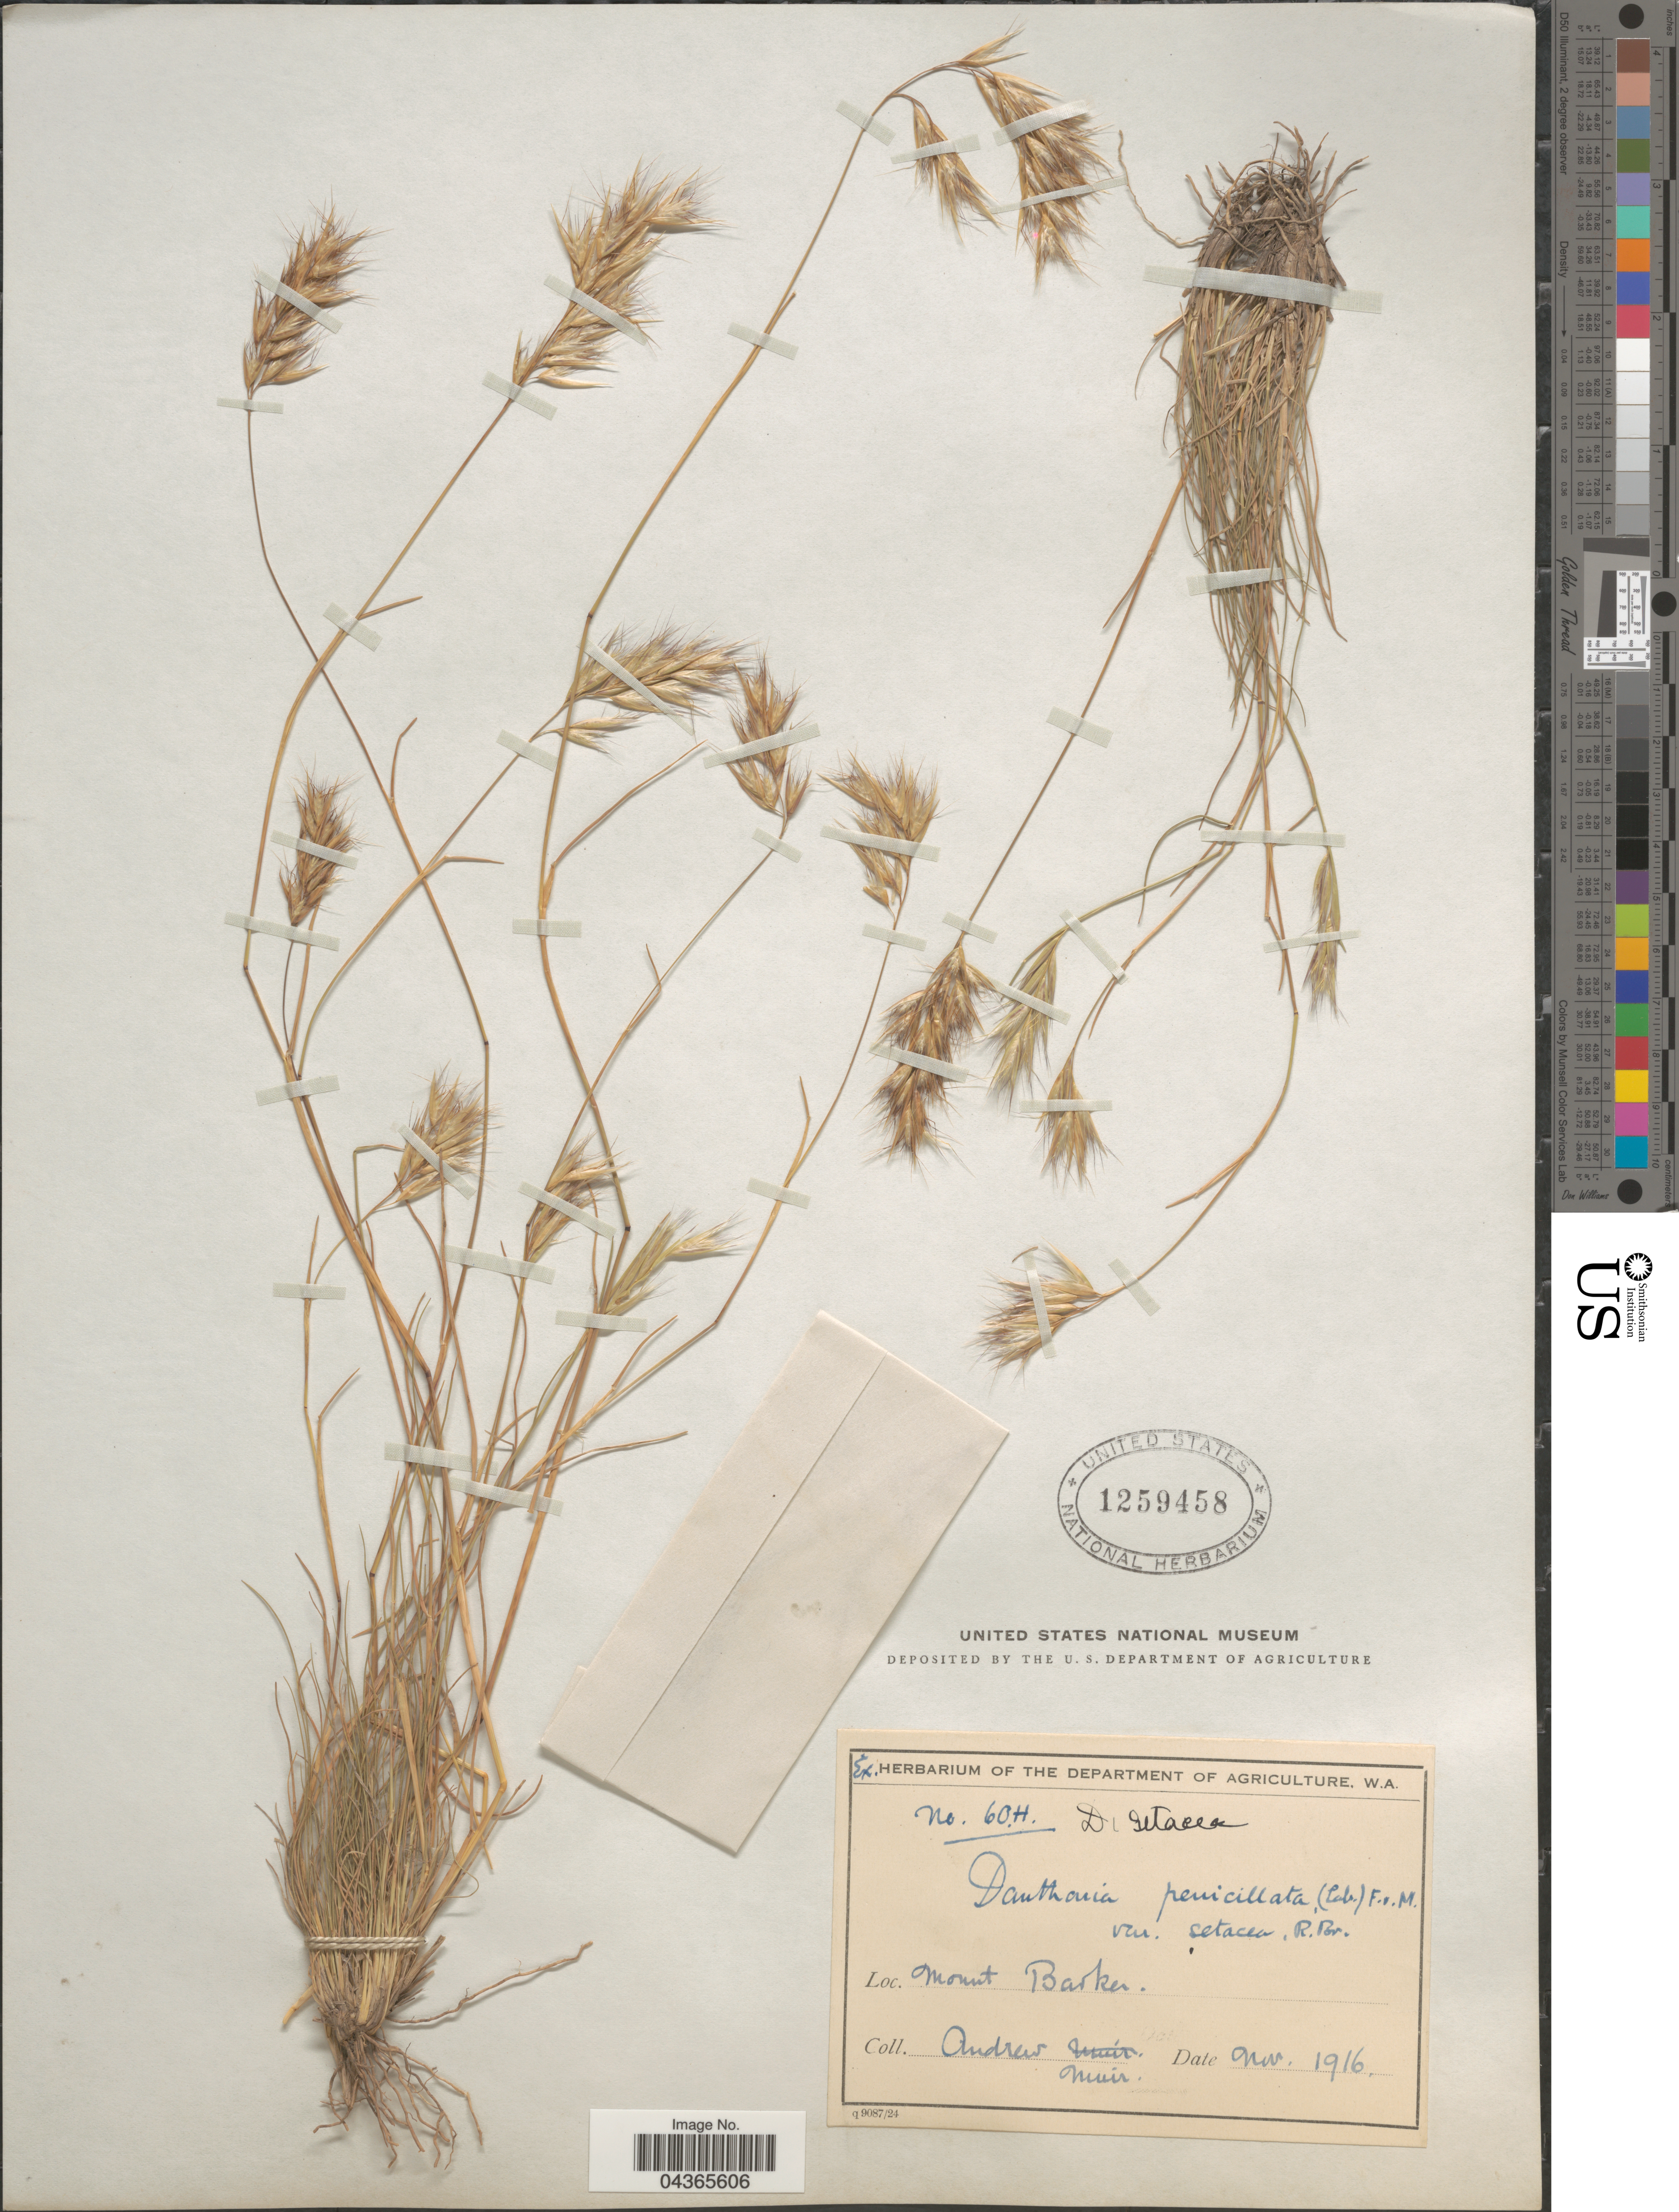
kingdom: Plantae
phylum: Tracheophyta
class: Liliopsida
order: Poales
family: Poaceae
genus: Rytidosperma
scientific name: Rytidosperma setaceum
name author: (R. Br.) Connor & Edgar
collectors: A. Muir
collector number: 60H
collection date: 1916-11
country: Australia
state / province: Western Australia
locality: Mount Barker.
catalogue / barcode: US 1259458